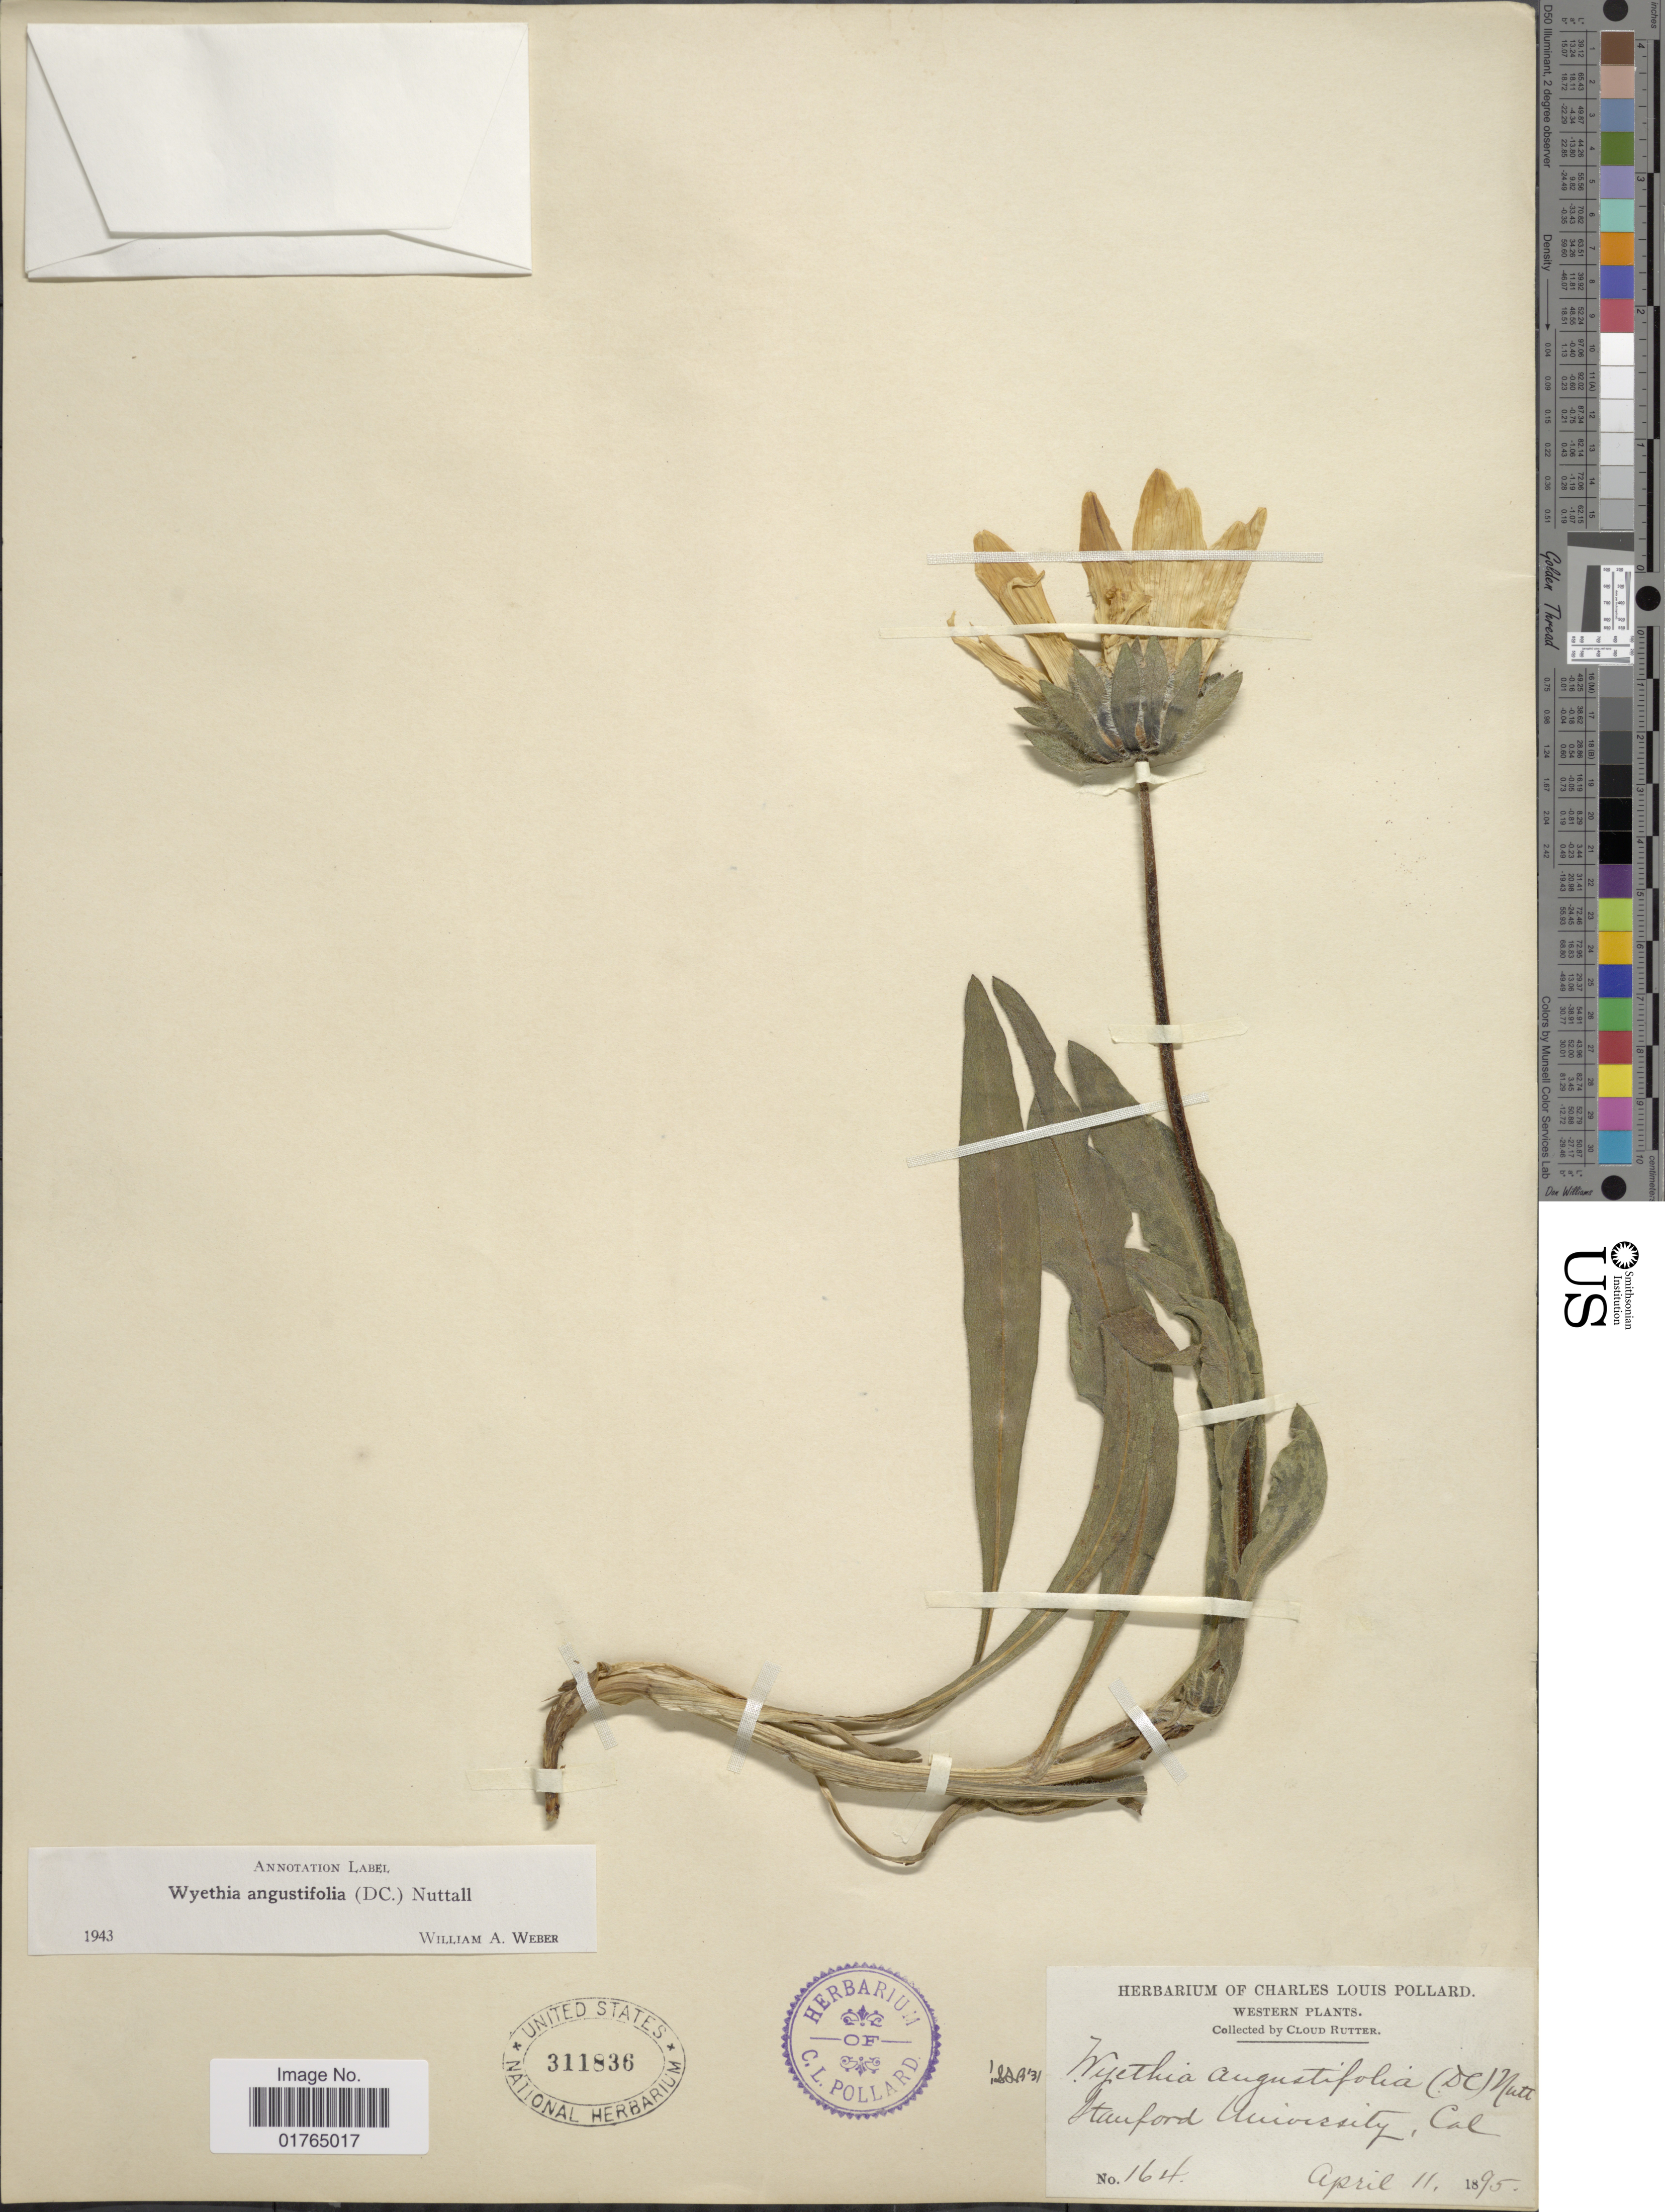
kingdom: Plantae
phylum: Tracheophyta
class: Magnoliopsida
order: Asterales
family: Asteraceae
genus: Wyethia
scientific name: Wyethia angustifolia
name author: (DC.) Nutt.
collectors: C. Rutter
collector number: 164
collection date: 1895-04-11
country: United States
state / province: California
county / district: Santa Clara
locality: Western, Stanford University, Cal.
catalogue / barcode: US 311836